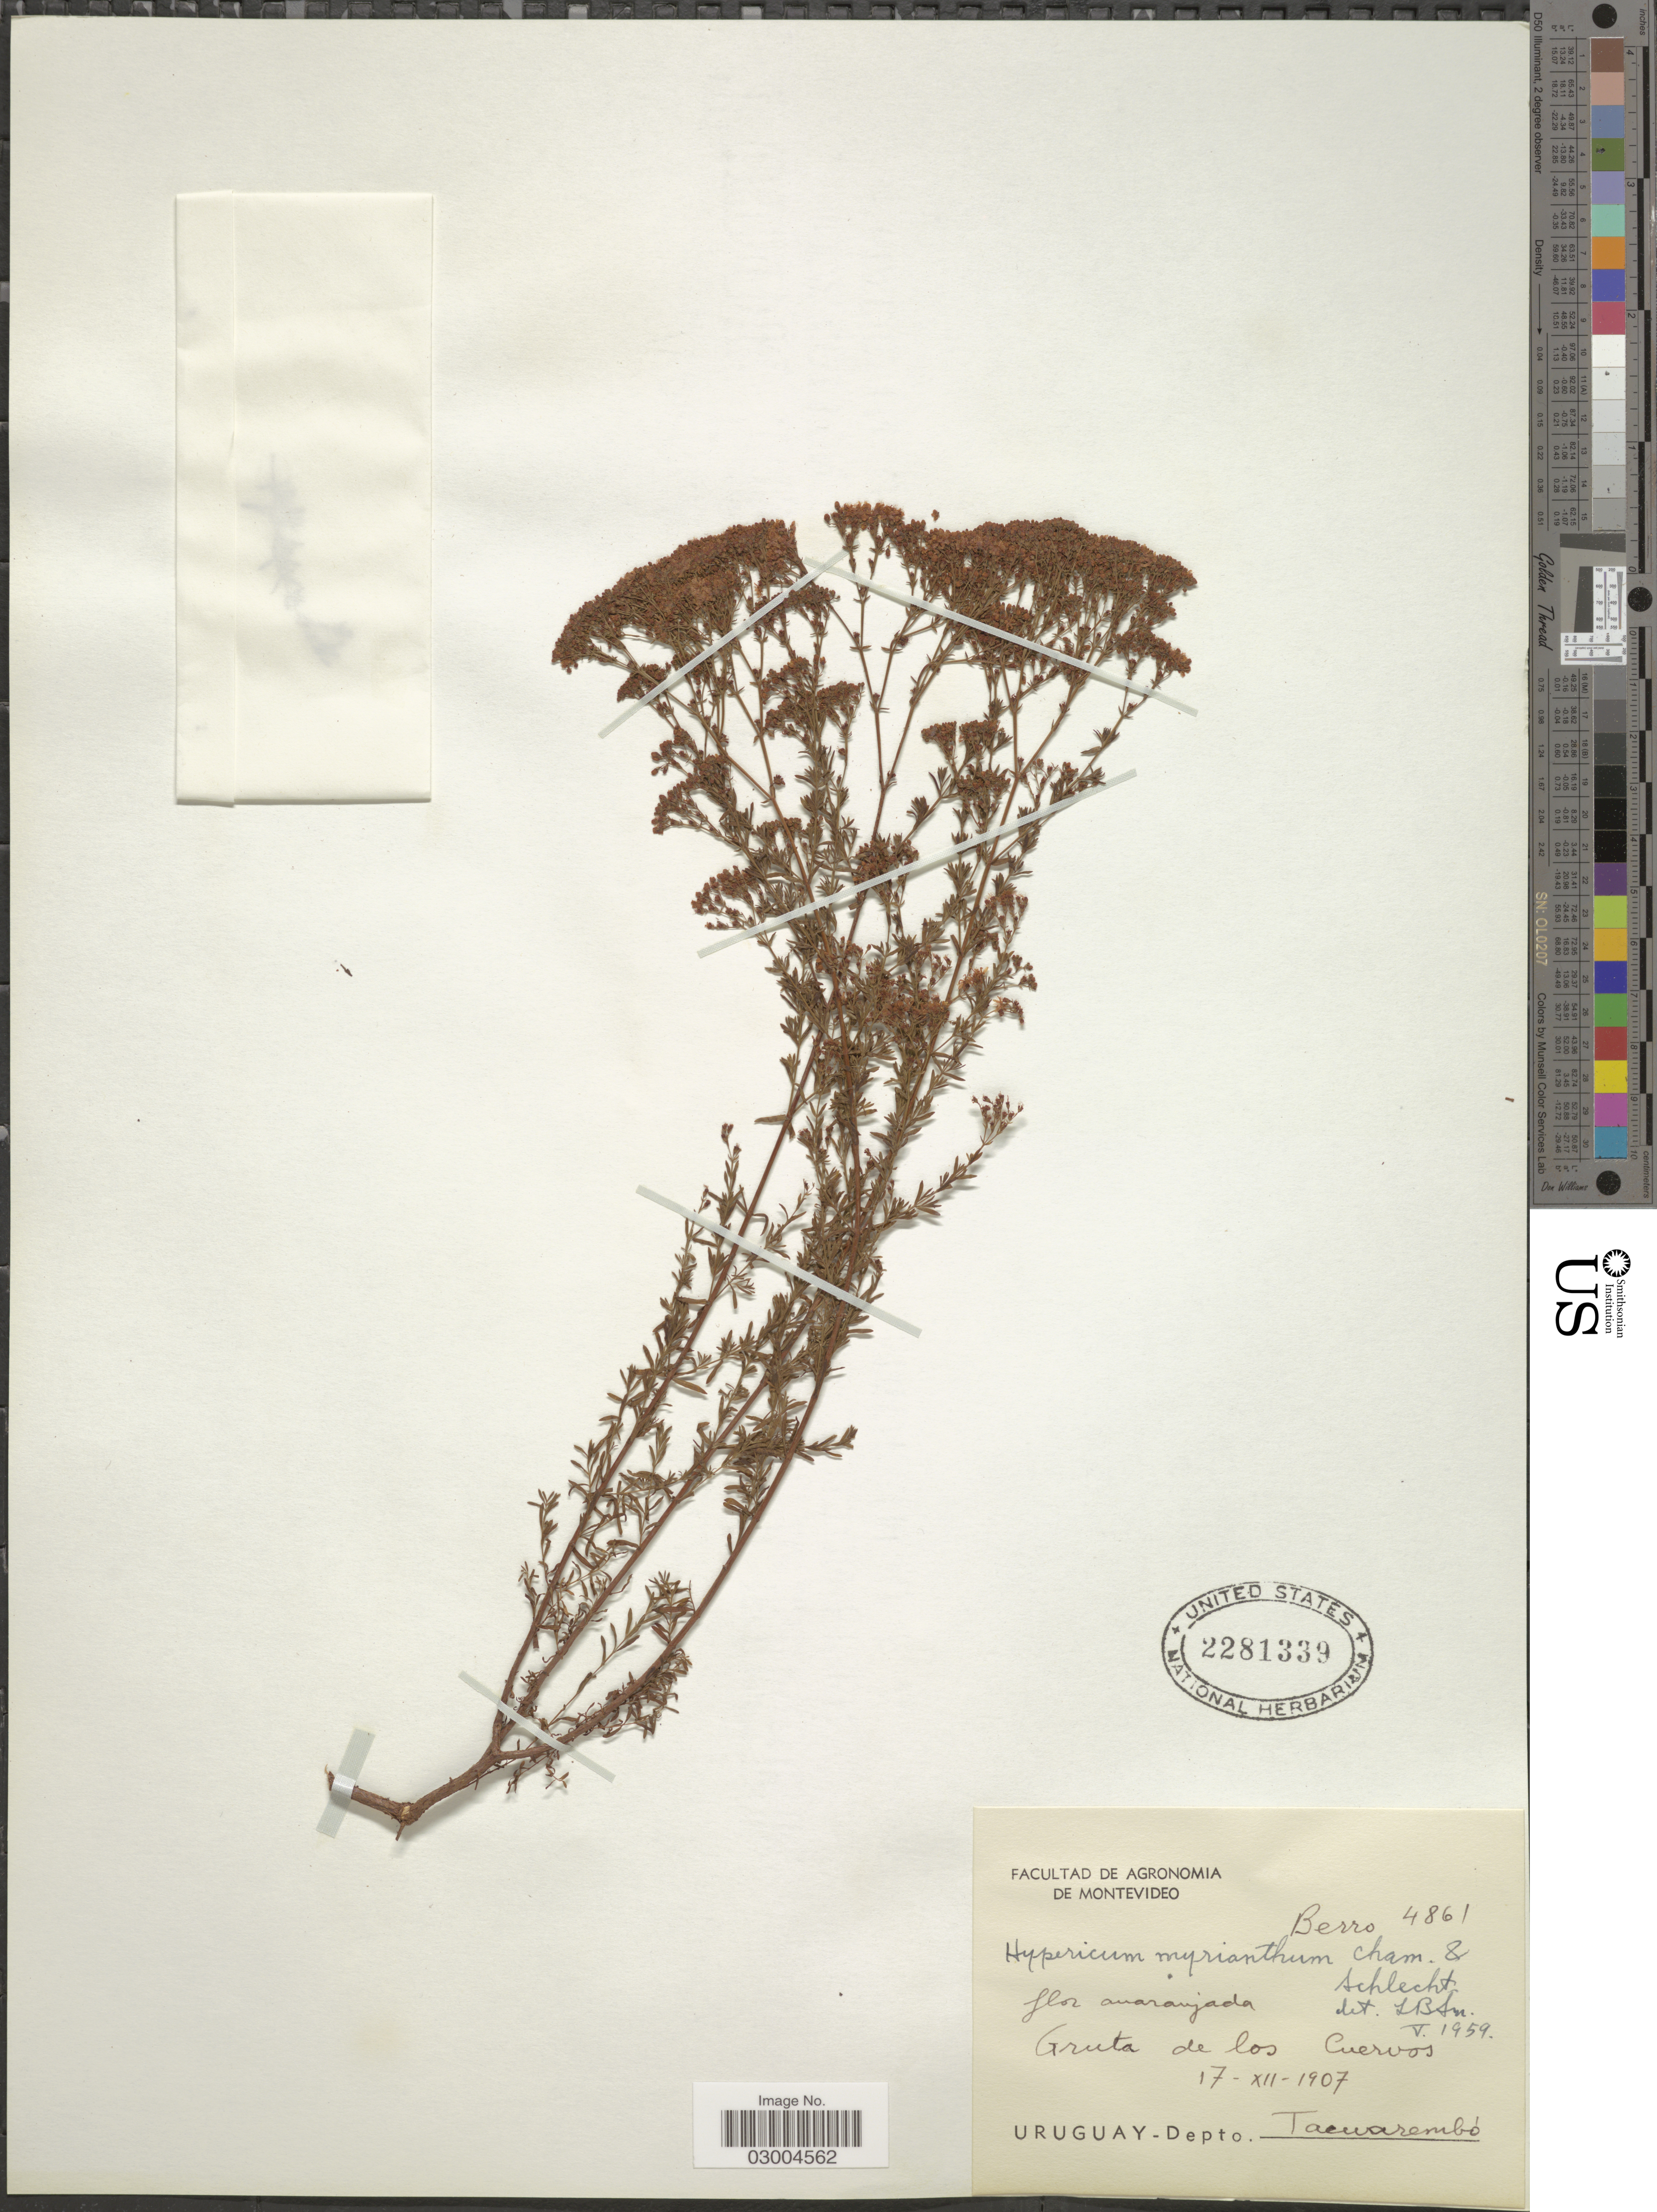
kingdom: Plantae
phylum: Tracheophyta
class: Magnoliopsida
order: Malpighiales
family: Hypericaceae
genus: Hypericum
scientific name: Hypericum myrianthum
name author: Cham. & Schltdl.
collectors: Berro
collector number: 4861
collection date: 1907-12-17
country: Uruguay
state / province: Tacuarembó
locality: Gruta de los Cuervos. Depto. Tacuarembó.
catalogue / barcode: US 2281339